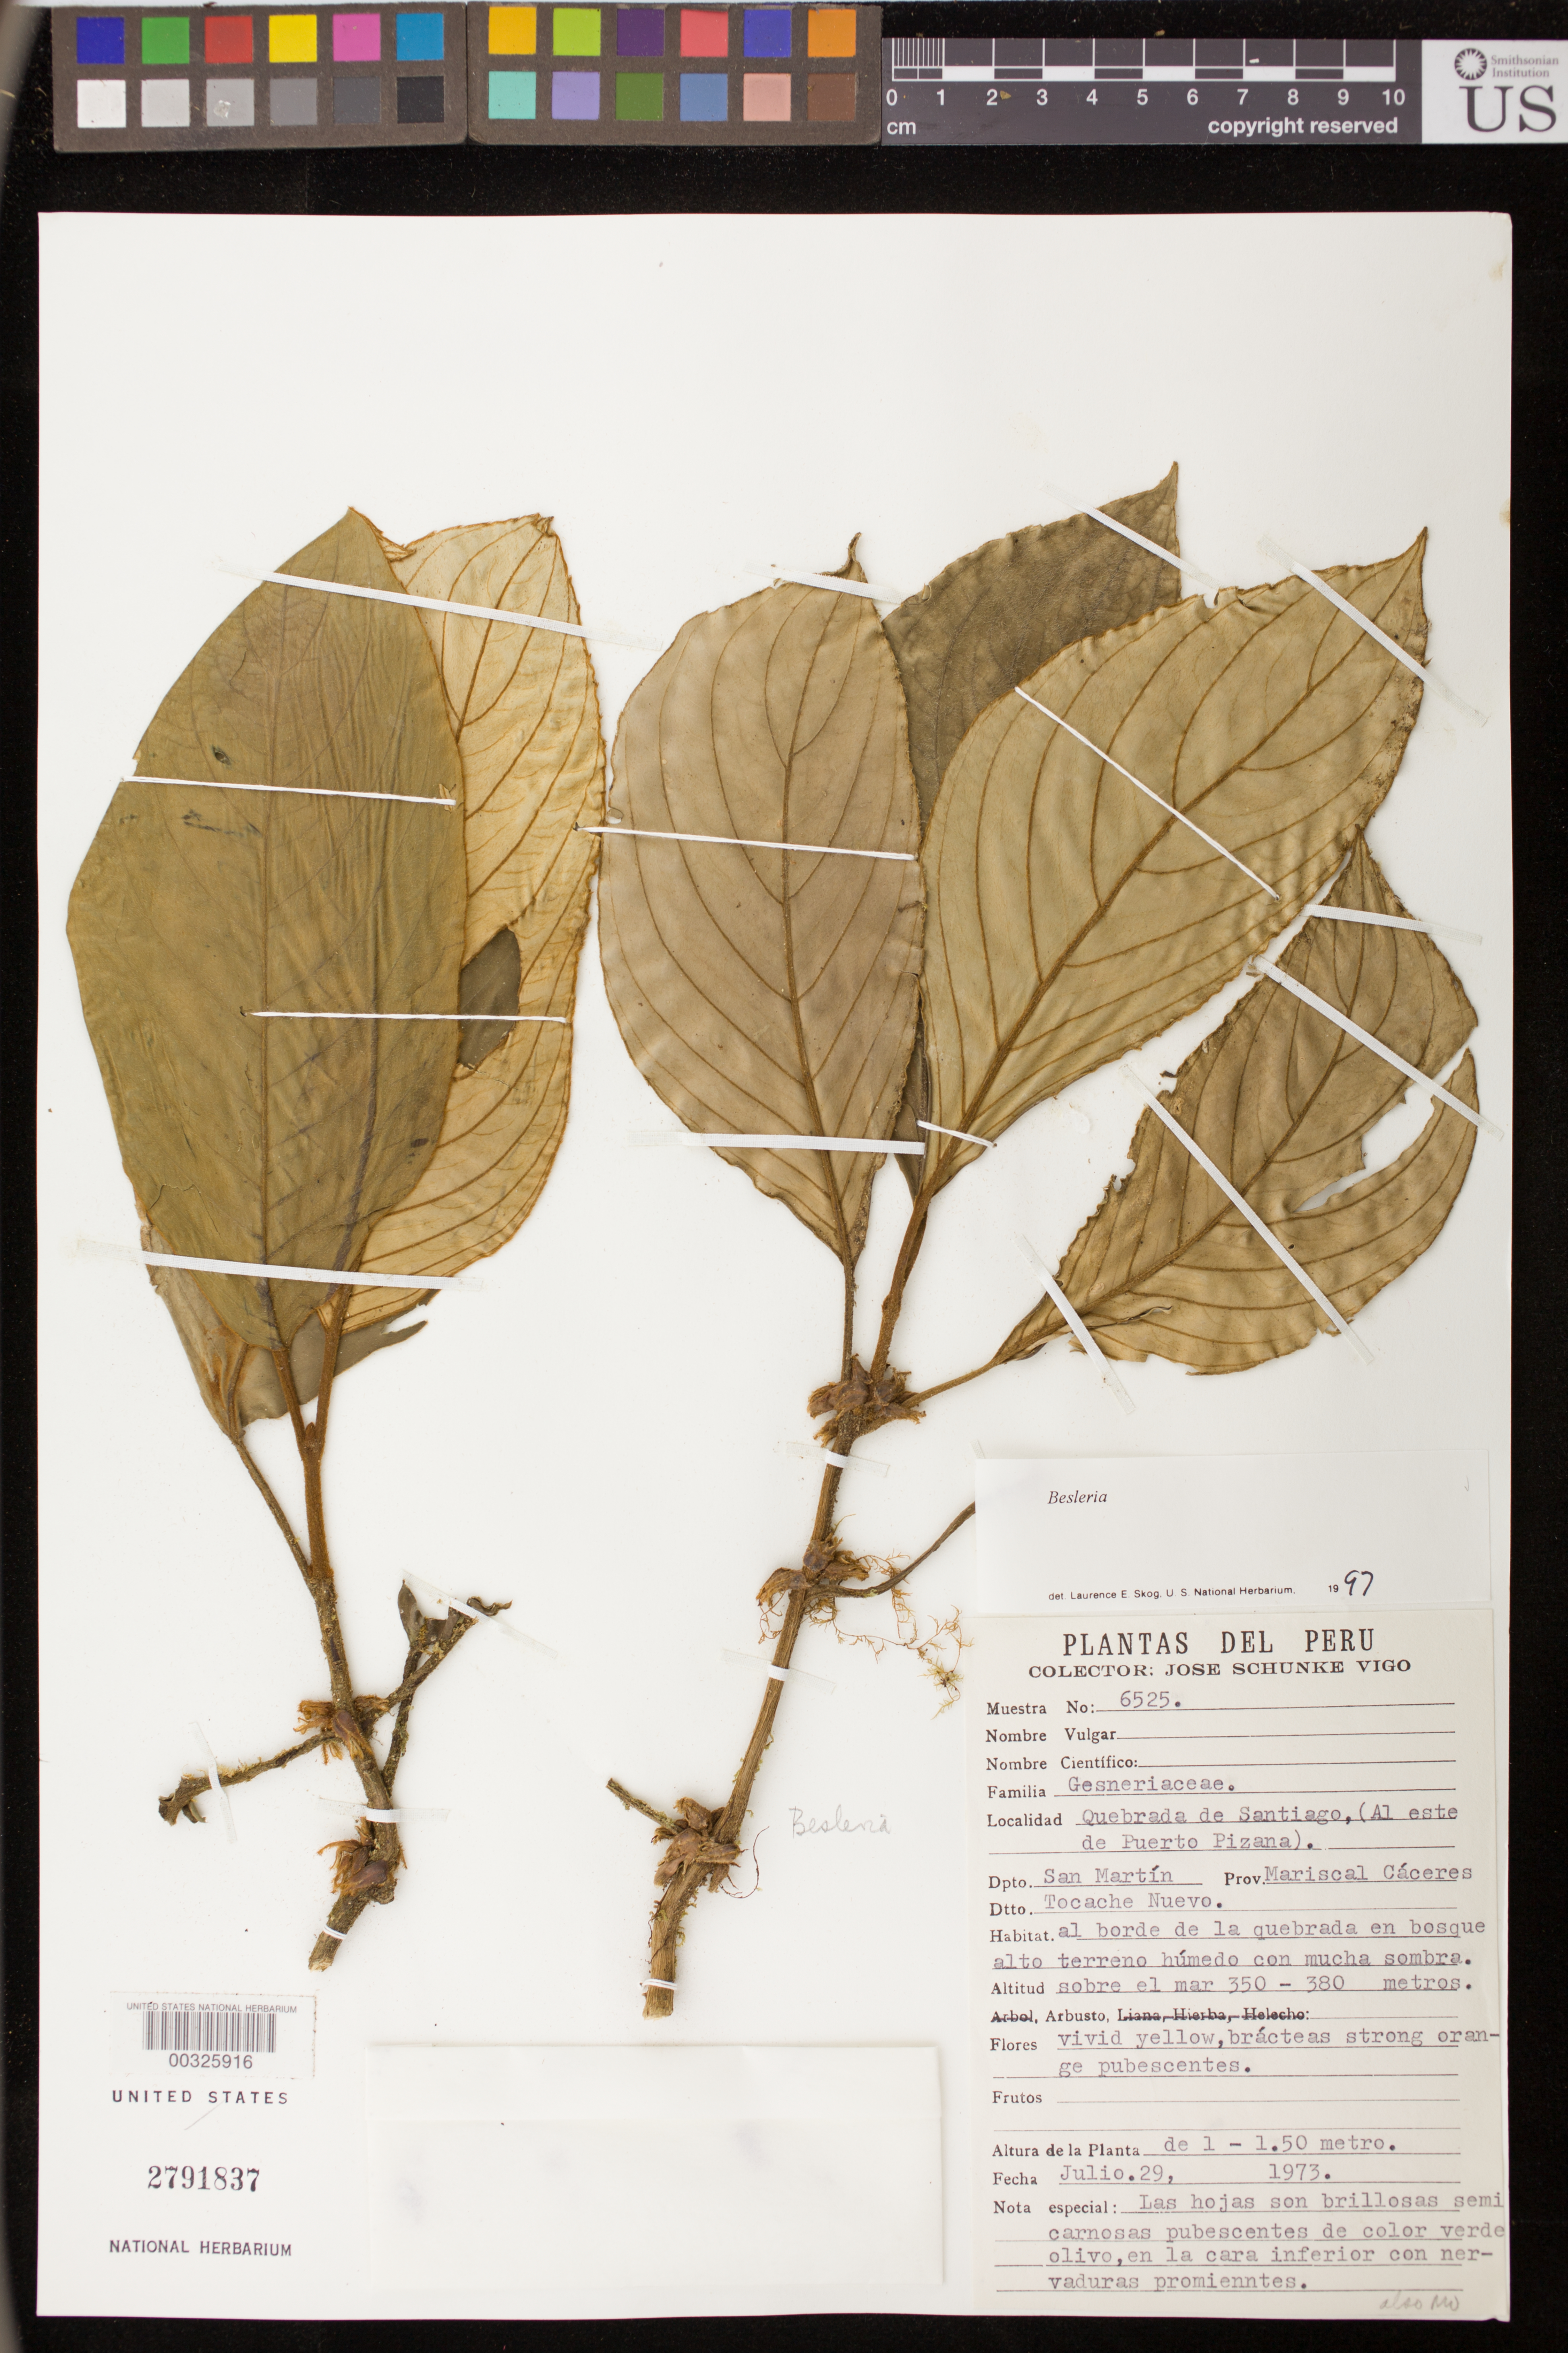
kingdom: Plantae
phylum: Tracheophyta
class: Magnoliopsida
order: Lamiales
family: Gesneriaceae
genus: Besleria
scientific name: Besleria sp.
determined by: Skog, Laurence E.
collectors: J. Schunke Vigo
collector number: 6525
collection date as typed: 29 Jul 1973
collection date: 1973-07-29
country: Peru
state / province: San Martín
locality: Prov. Mariscal Cáceres, Dtto. Tocache Nuevo; Quebrada de Santiago (al E de Puerto Pizana)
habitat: Al borde de la quebrada en bosque alto terreno húmedo con mucha sombra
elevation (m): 350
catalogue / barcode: US 2791837